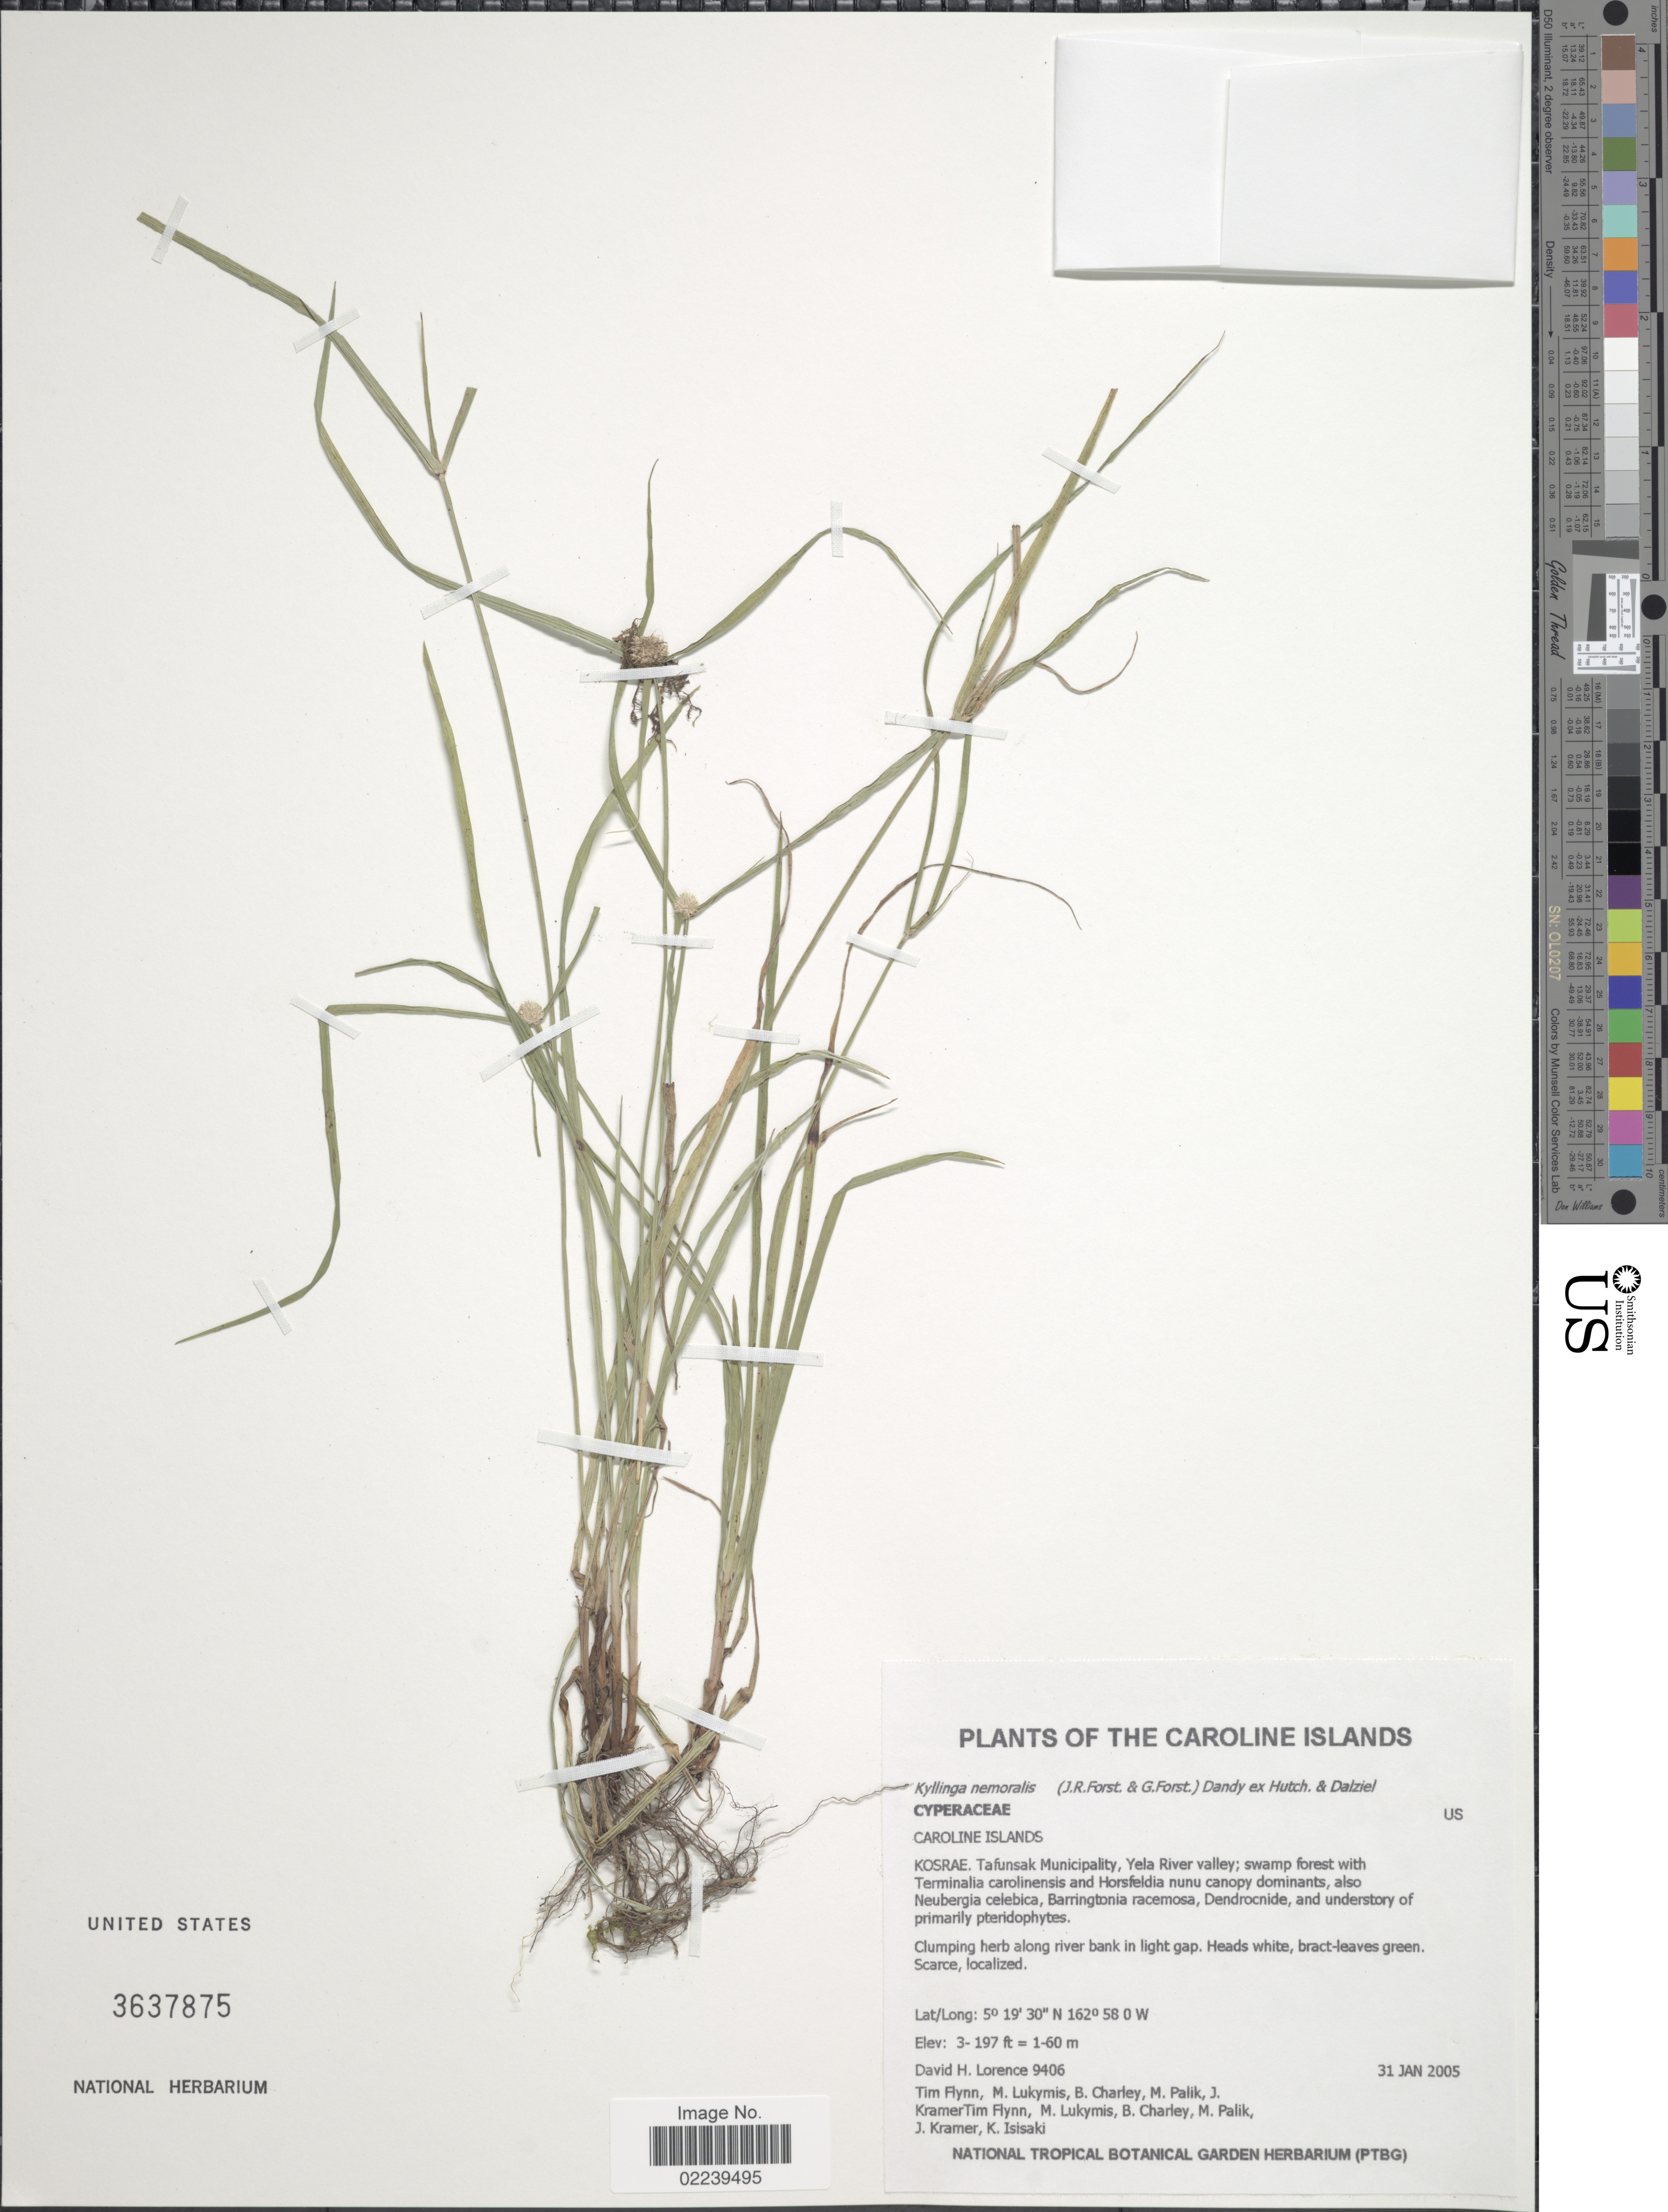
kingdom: Plantae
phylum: Tracheophyta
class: Liliopsida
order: Poales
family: Cyperaceae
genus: Cyperus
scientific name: Cyperus mindorensis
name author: (Steud.) Huygh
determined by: Strong, M. T., (US), Smithsonian Institution - National Museum of Natural History (UNITED STATES)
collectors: D. Lorence, T. Flynn, M. Lukymis, B. Charley & et al.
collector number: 9406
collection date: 2005-01-31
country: Micronesia, Federated States of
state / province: Kosrae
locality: Caroline Islands. Tafunsak Municipality, Yela River valley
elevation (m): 1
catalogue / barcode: US 3637875